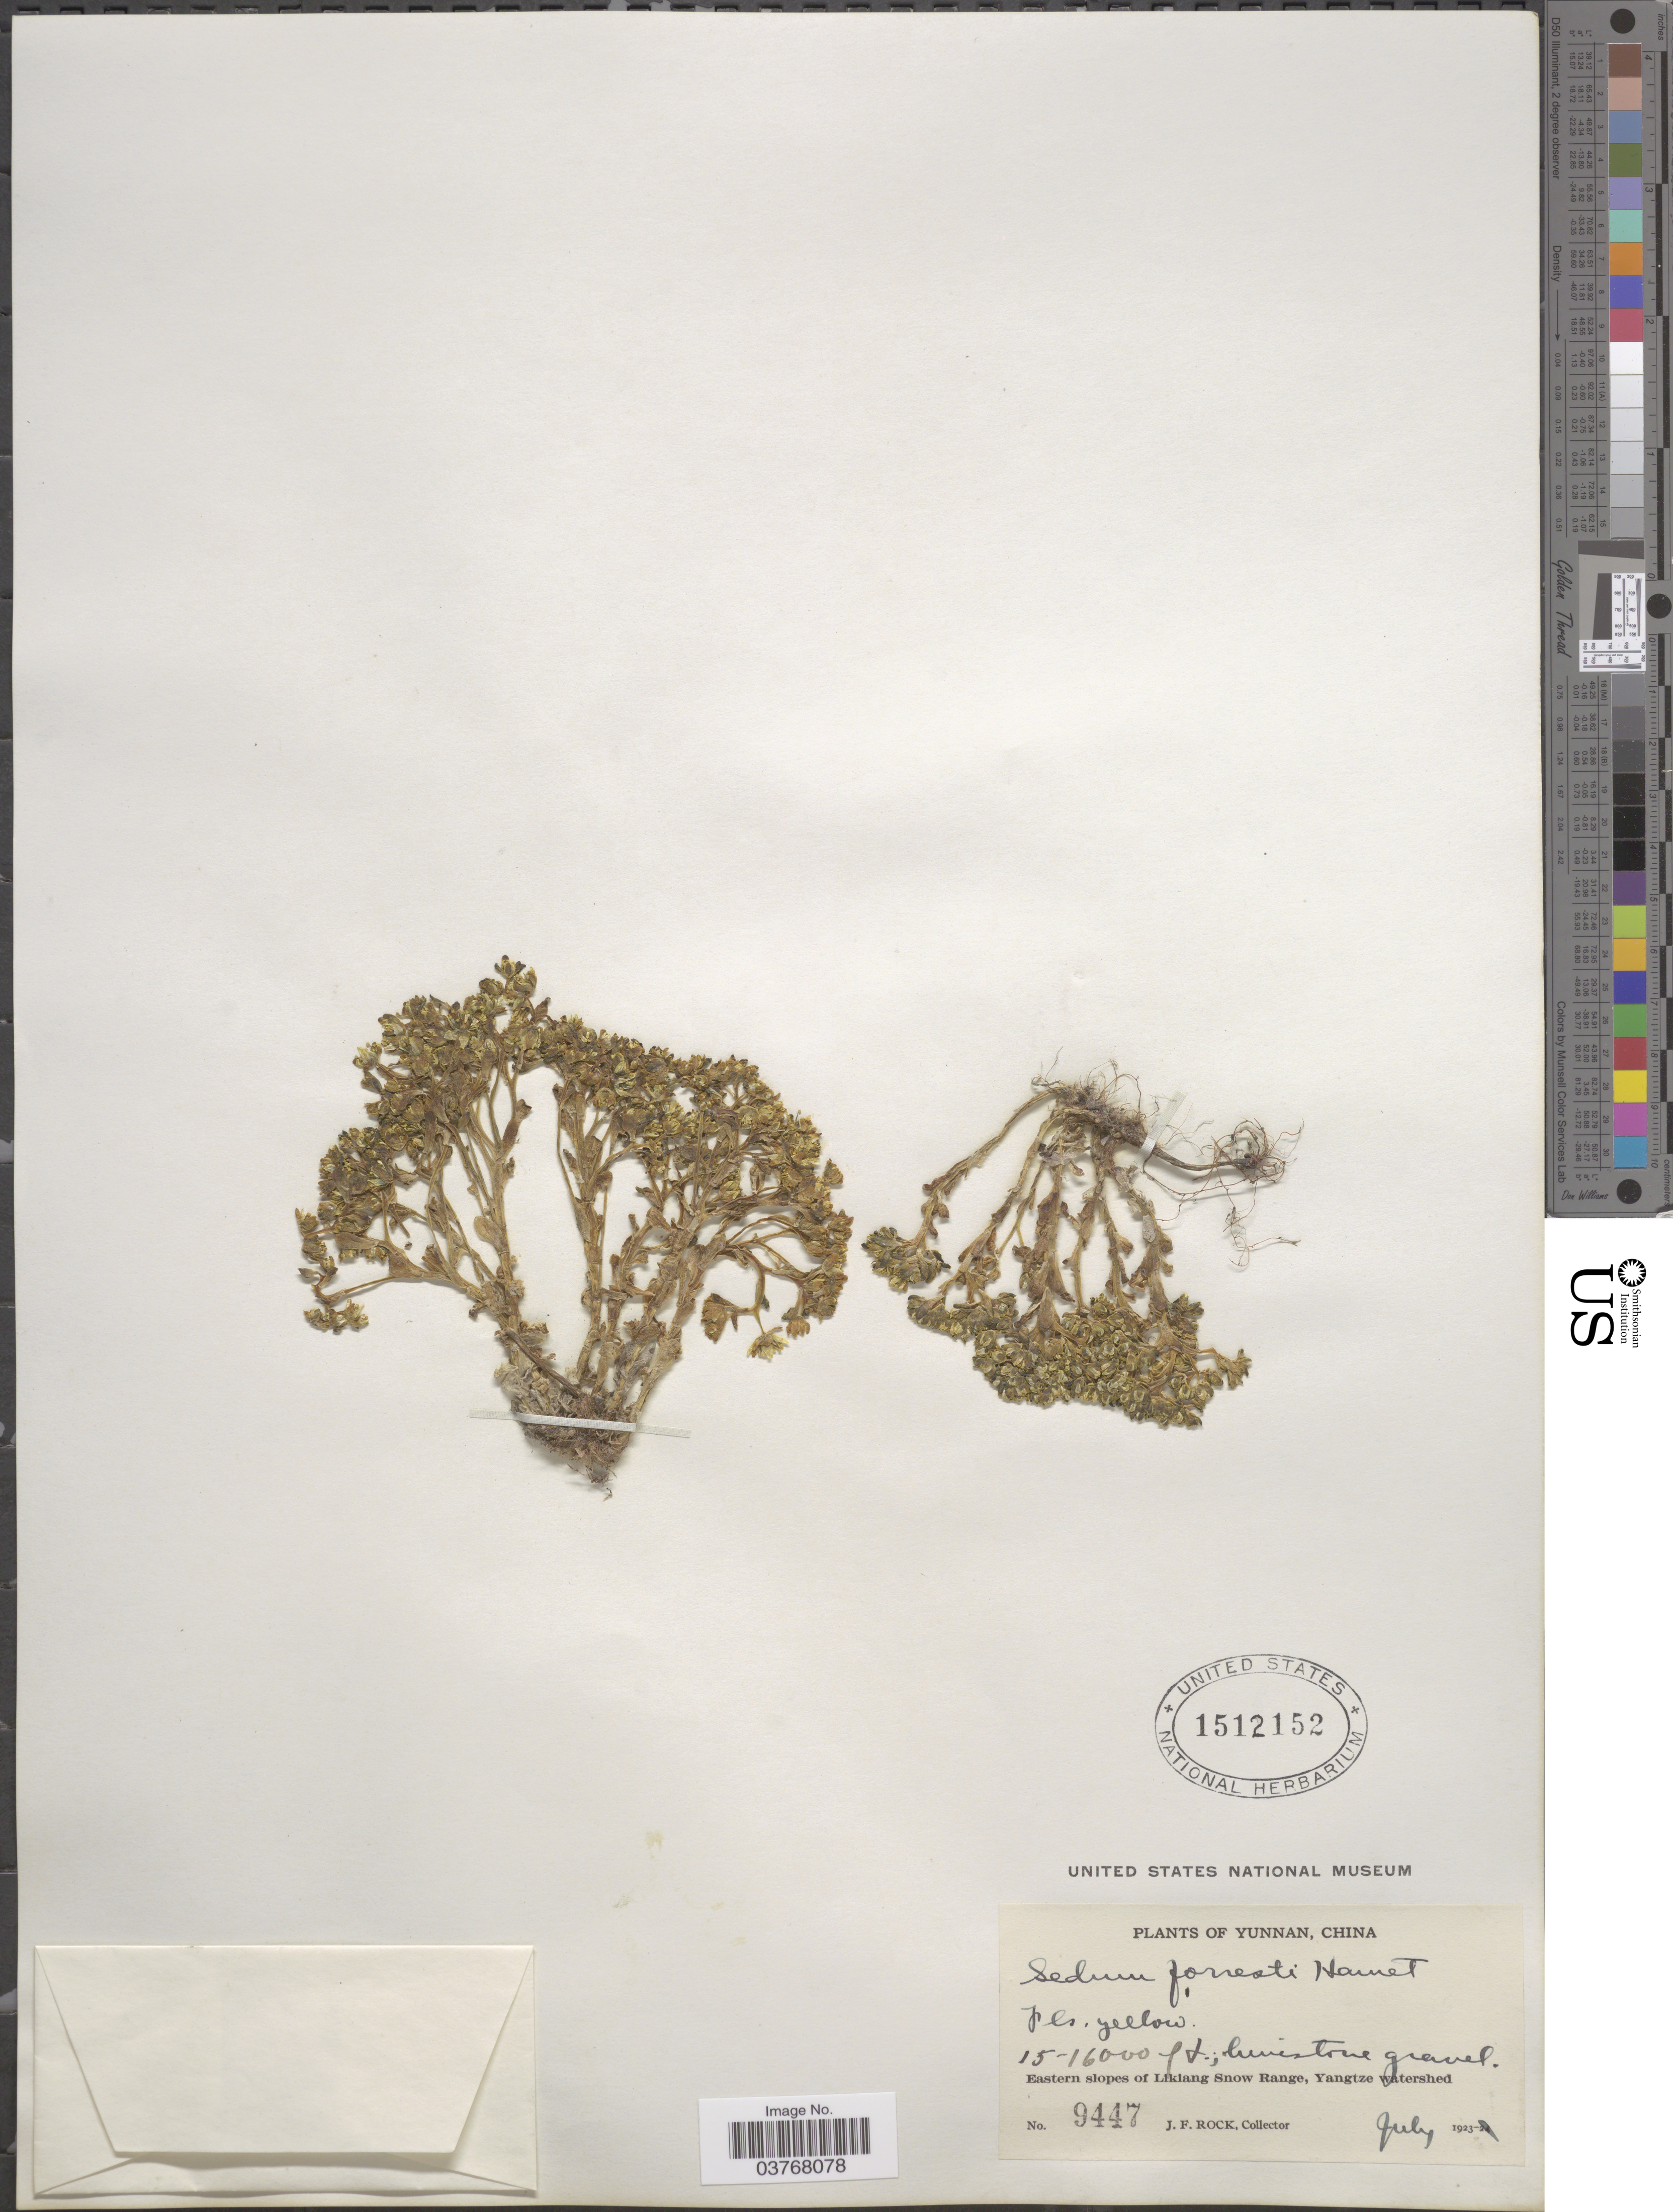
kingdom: Plantae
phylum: Tracheophyta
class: Magnoliopsida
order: Saxifragales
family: Crassulaceae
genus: Rhodiola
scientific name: Rhodiola forrestii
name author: (Raym.-Hamet) S.H. Fu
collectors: J. Rock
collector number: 9447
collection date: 1923-07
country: China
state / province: Yunnan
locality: Eastern slopes of Likiang Snow Range, Yangtze watershed.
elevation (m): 4572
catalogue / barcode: US 1512152